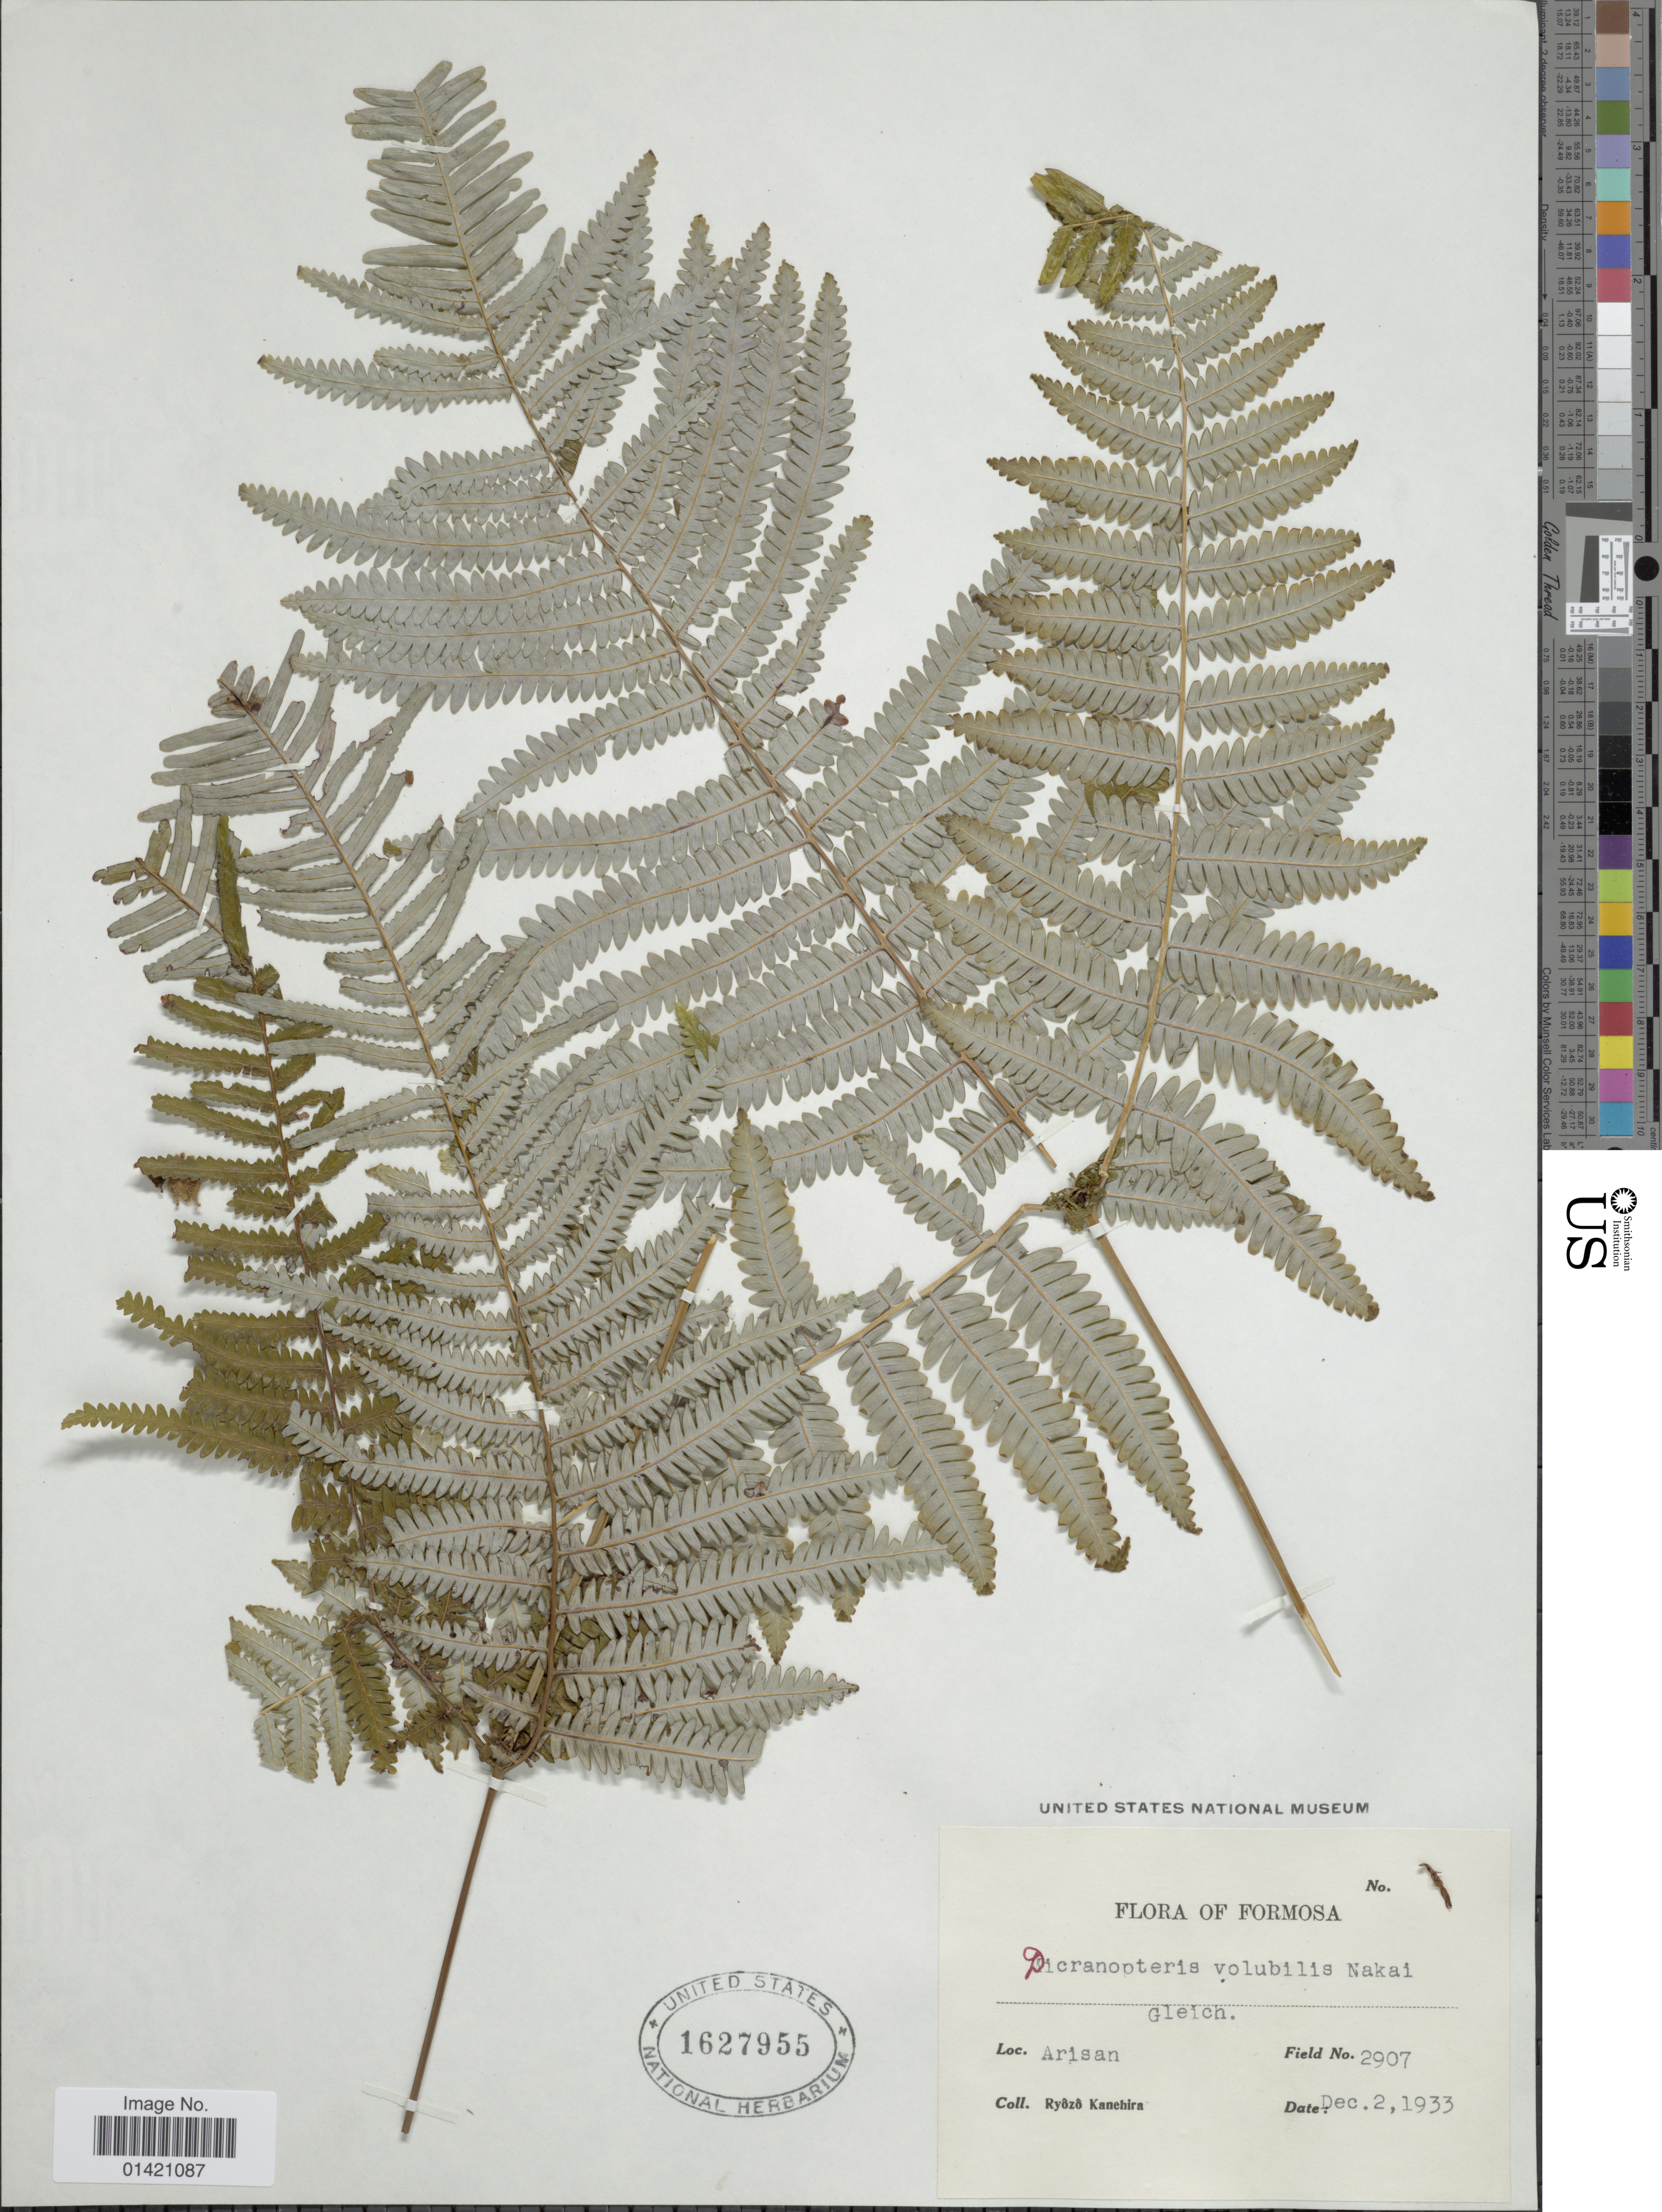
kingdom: Plantae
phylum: Tracheophyta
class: Polypodiopsida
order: Gleicheniales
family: Gleicheniaceae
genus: Diplopterygium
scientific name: Diplopterygium volubile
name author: (Jungh.) Nakai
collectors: R. Kanehira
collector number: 2907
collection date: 1933-12-02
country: Taiwan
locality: Arisan.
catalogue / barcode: US 1627955